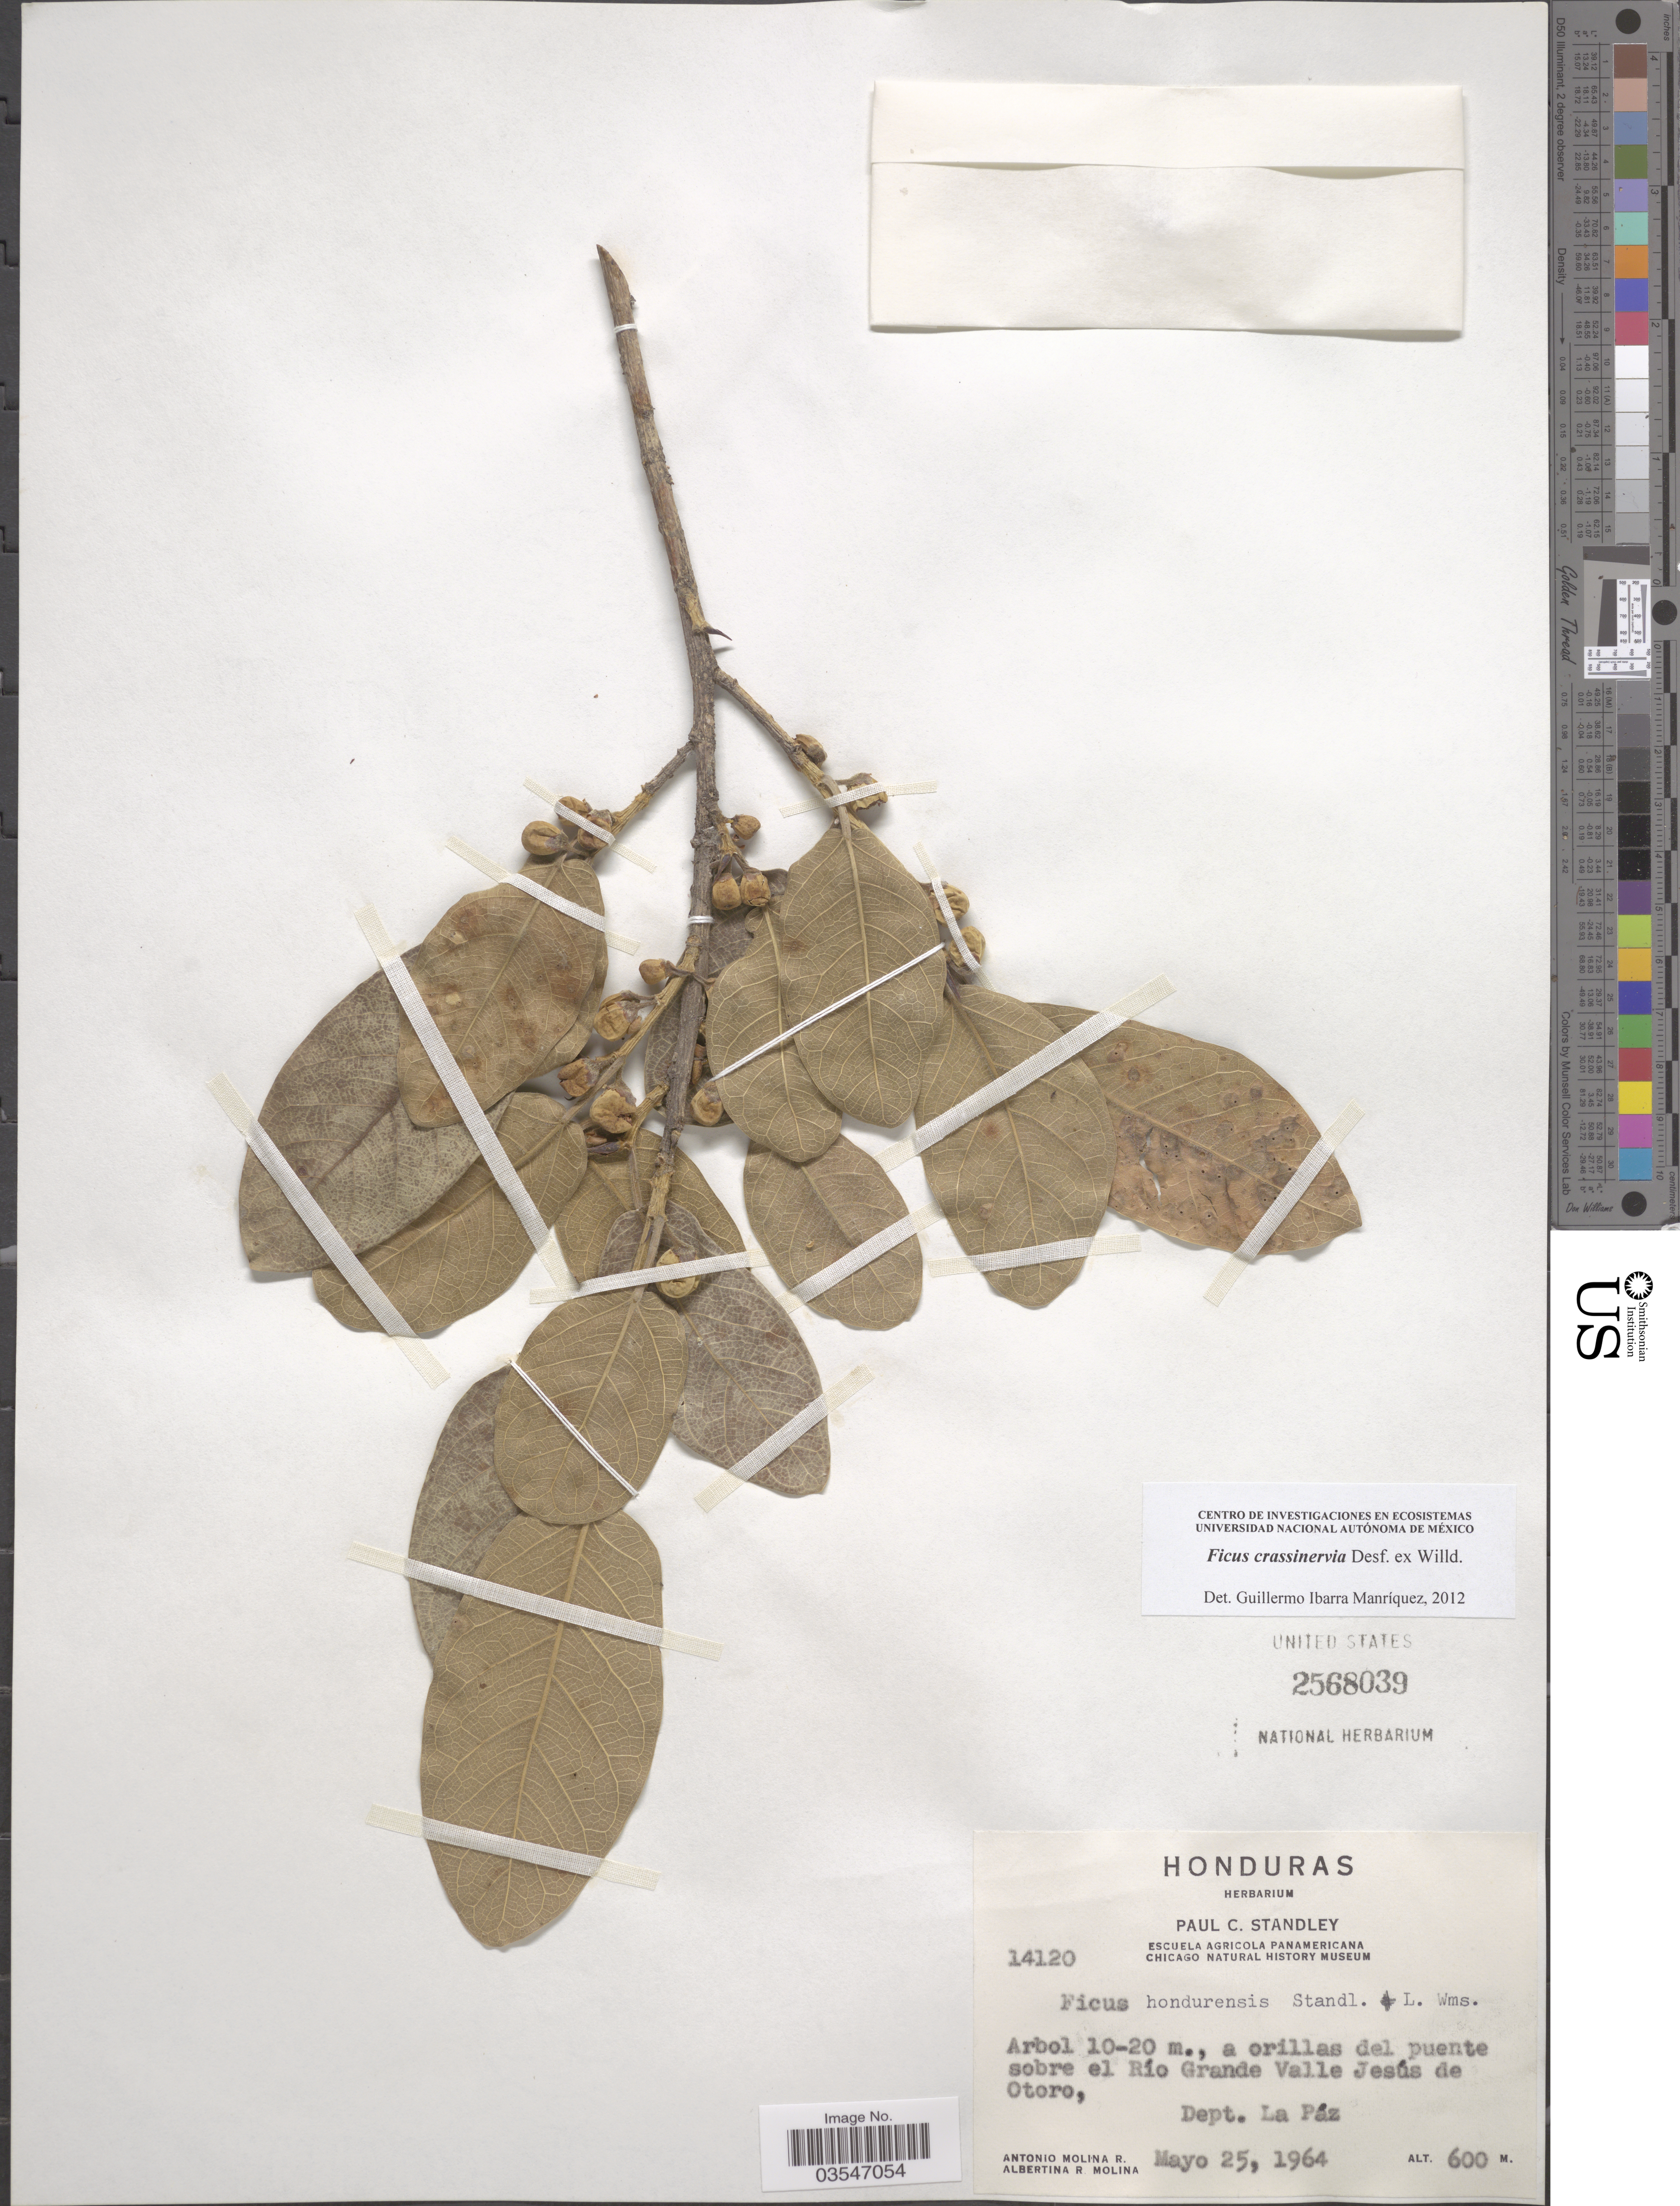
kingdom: Plantae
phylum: Tracheophyta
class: Magnoliopsida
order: Rosales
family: Moraceae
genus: Ficus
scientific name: Ficus crassinervia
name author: Desf. ex Willd.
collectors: A. Molina R. & A. R. Molina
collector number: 14120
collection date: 1964-05-25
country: Honduras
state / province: La Paz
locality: A orillas del puente sobre el Río Grande Valle Jesús de Otoro, Dept. La Páz.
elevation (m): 600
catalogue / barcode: US 2568039